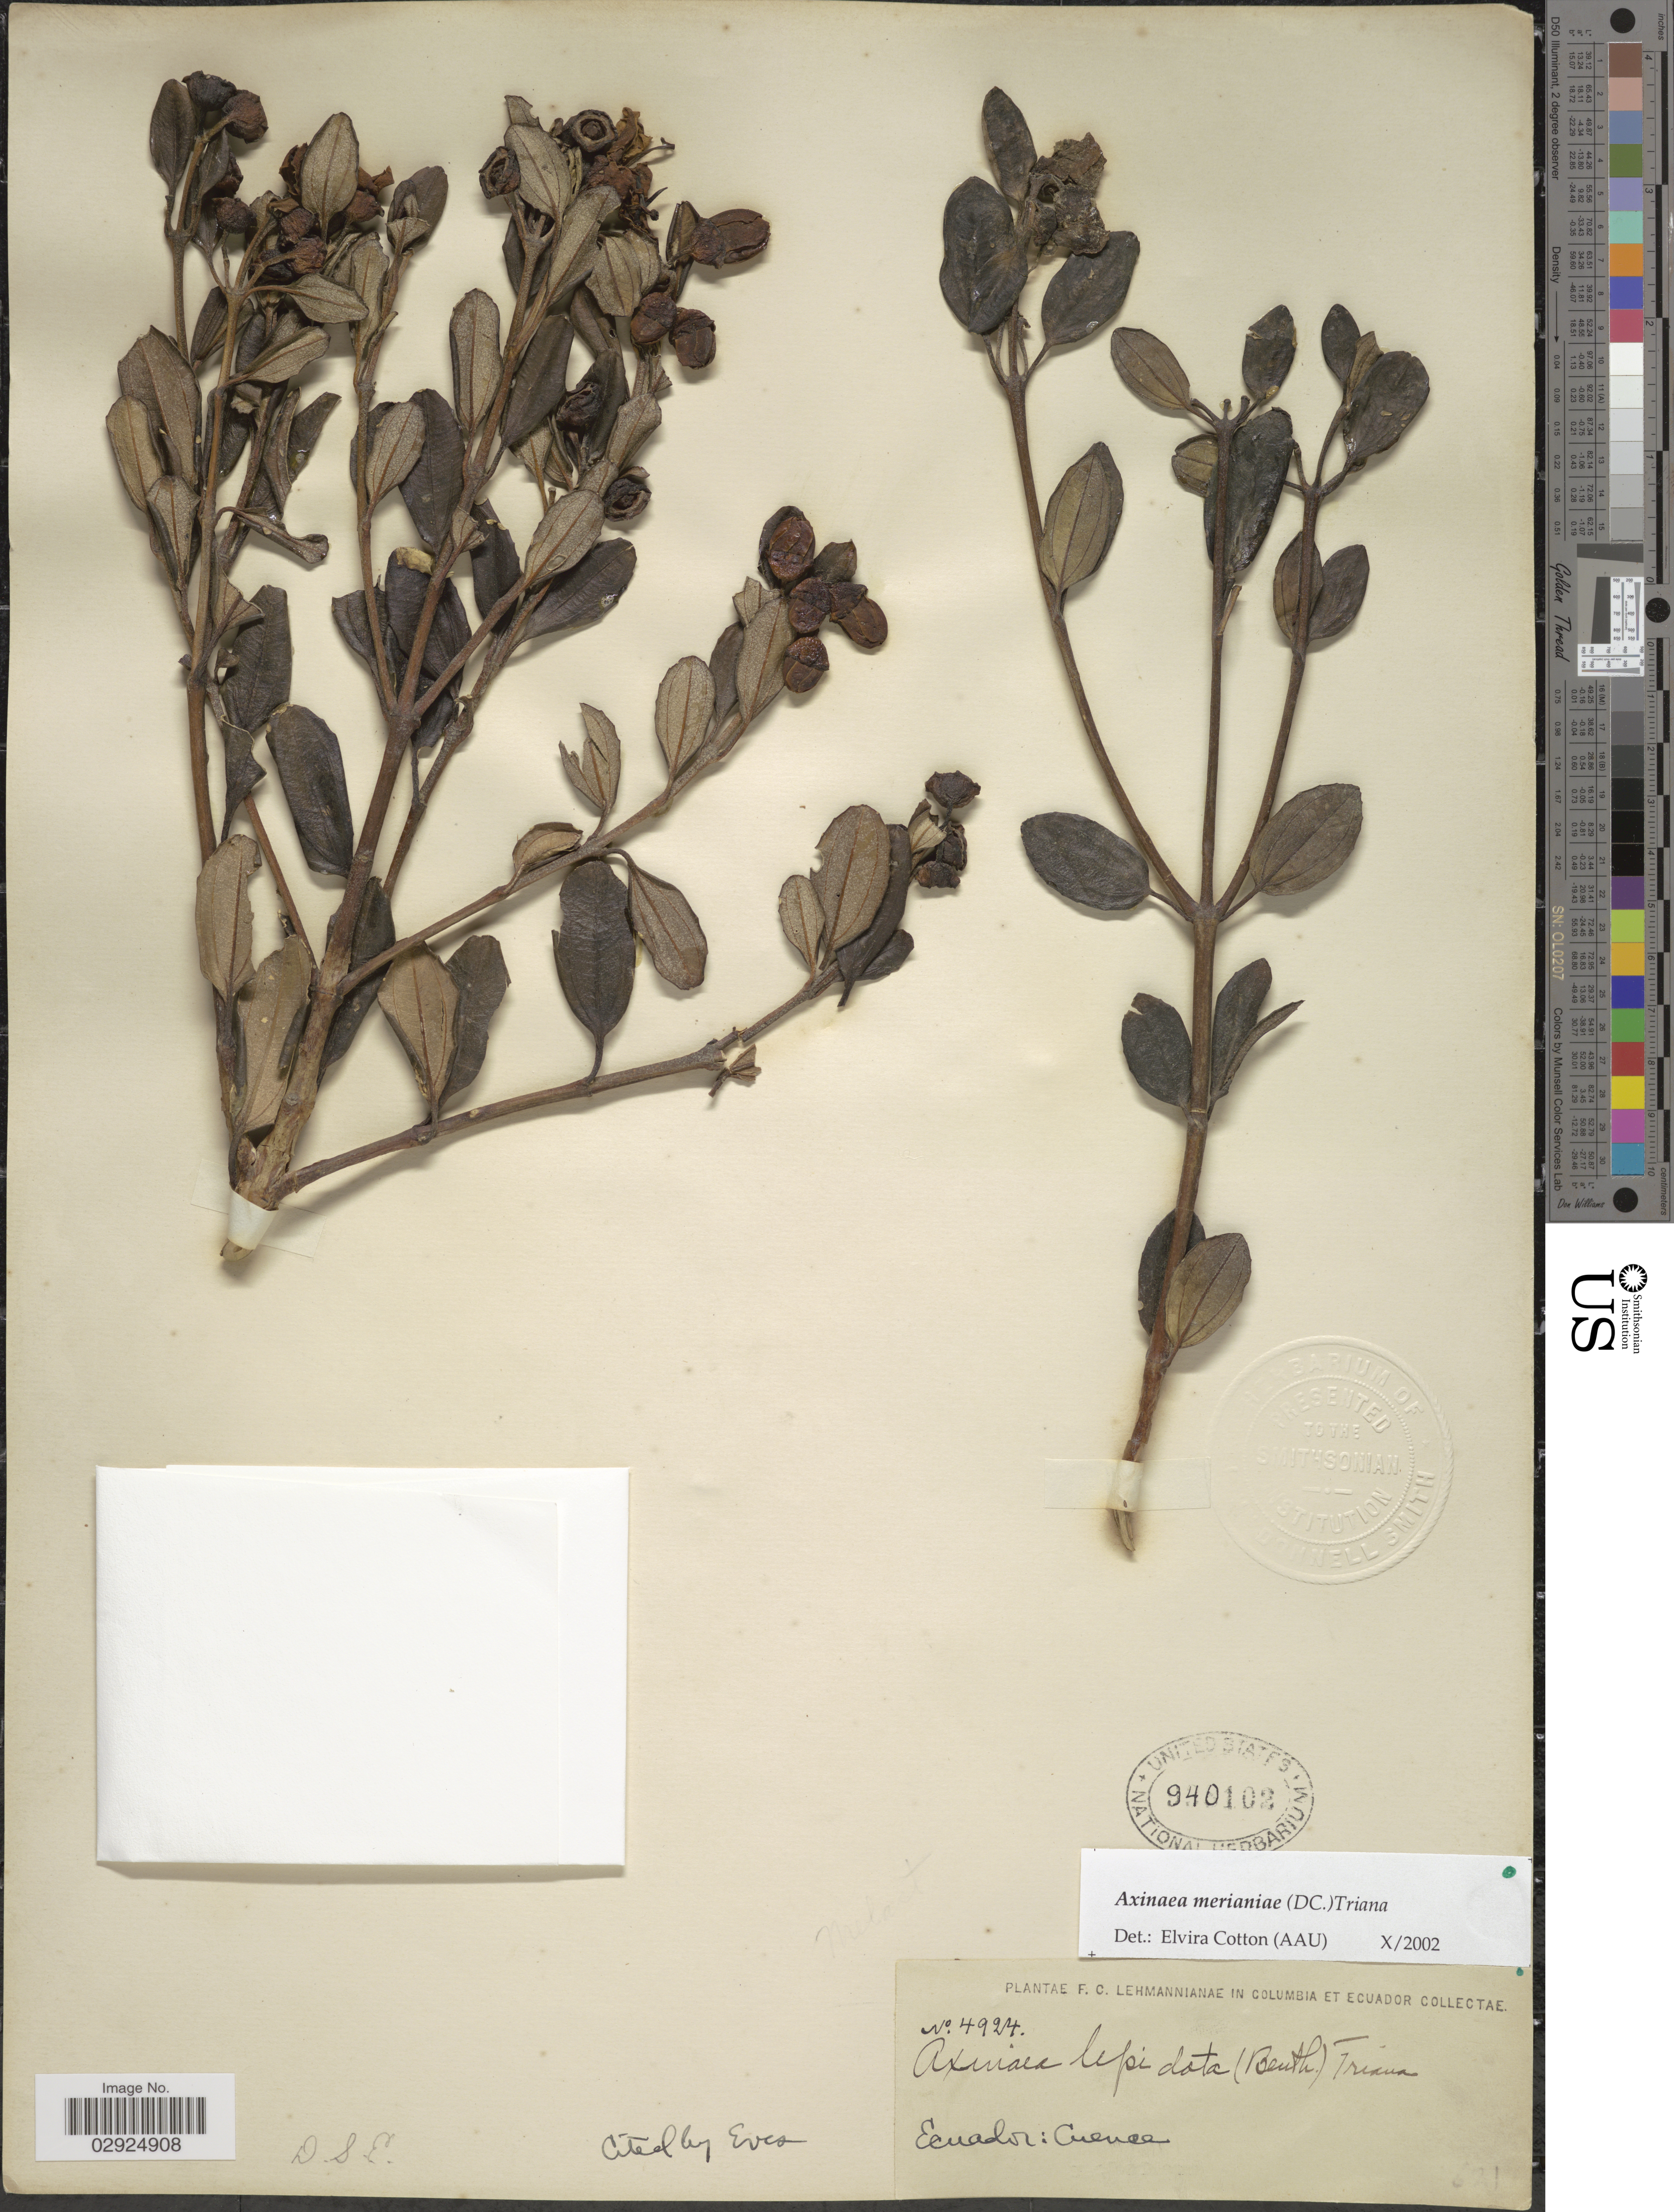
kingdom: Plantae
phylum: Tracheophyta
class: Magnoliopsida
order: Myrtales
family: Melastomataceae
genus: Axinaea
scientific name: Axinaea merianiae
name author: (DC.) Triana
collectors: F. C. Lehmann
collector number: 4924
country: Ecuador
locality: Cuenca.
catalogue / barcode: US 940102